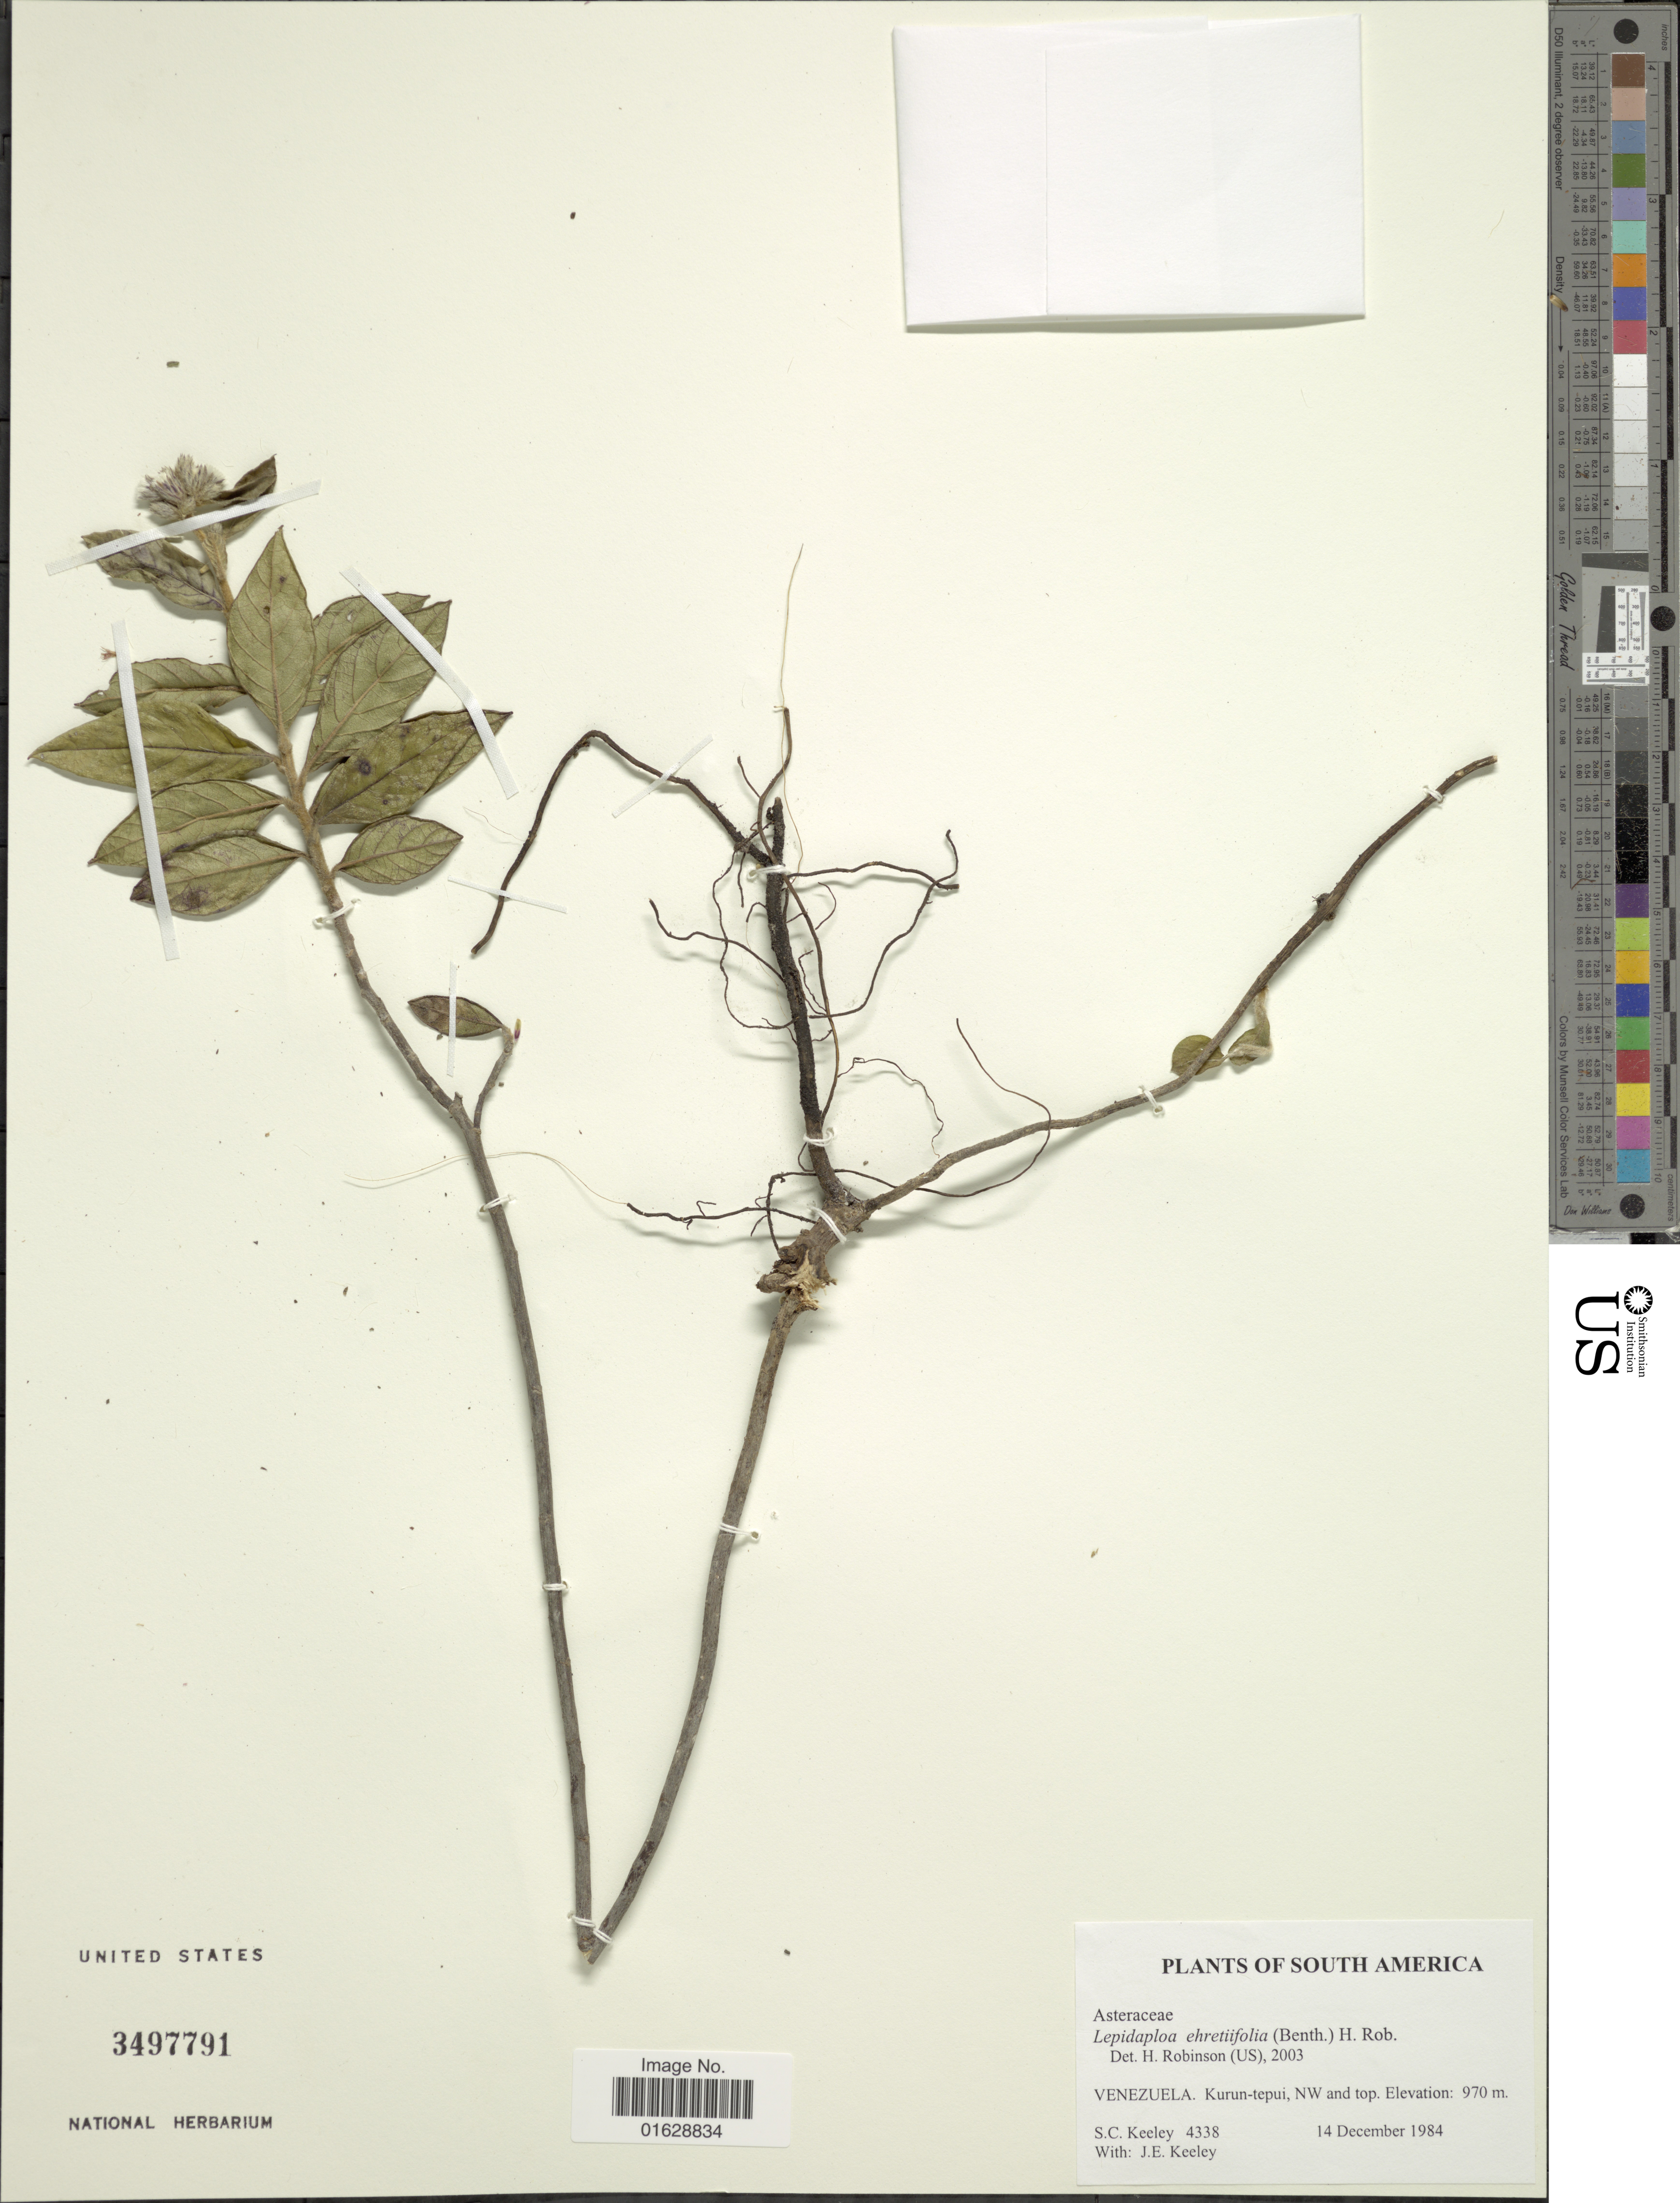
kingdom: Plantae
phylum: Tracheophyta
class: Magnoliopsida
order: Asterales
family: Asteraceae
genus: Lepidaploa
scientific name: Lepidaploa ehretiifolia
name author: (Benth.) H. Rob.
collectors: S. C. Keeley & J. E. Keeley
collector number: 4338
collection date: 1984-12-14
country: Venezuela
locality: Kurun-tepui, NW and top.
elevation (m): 970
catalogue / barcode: US 3497791